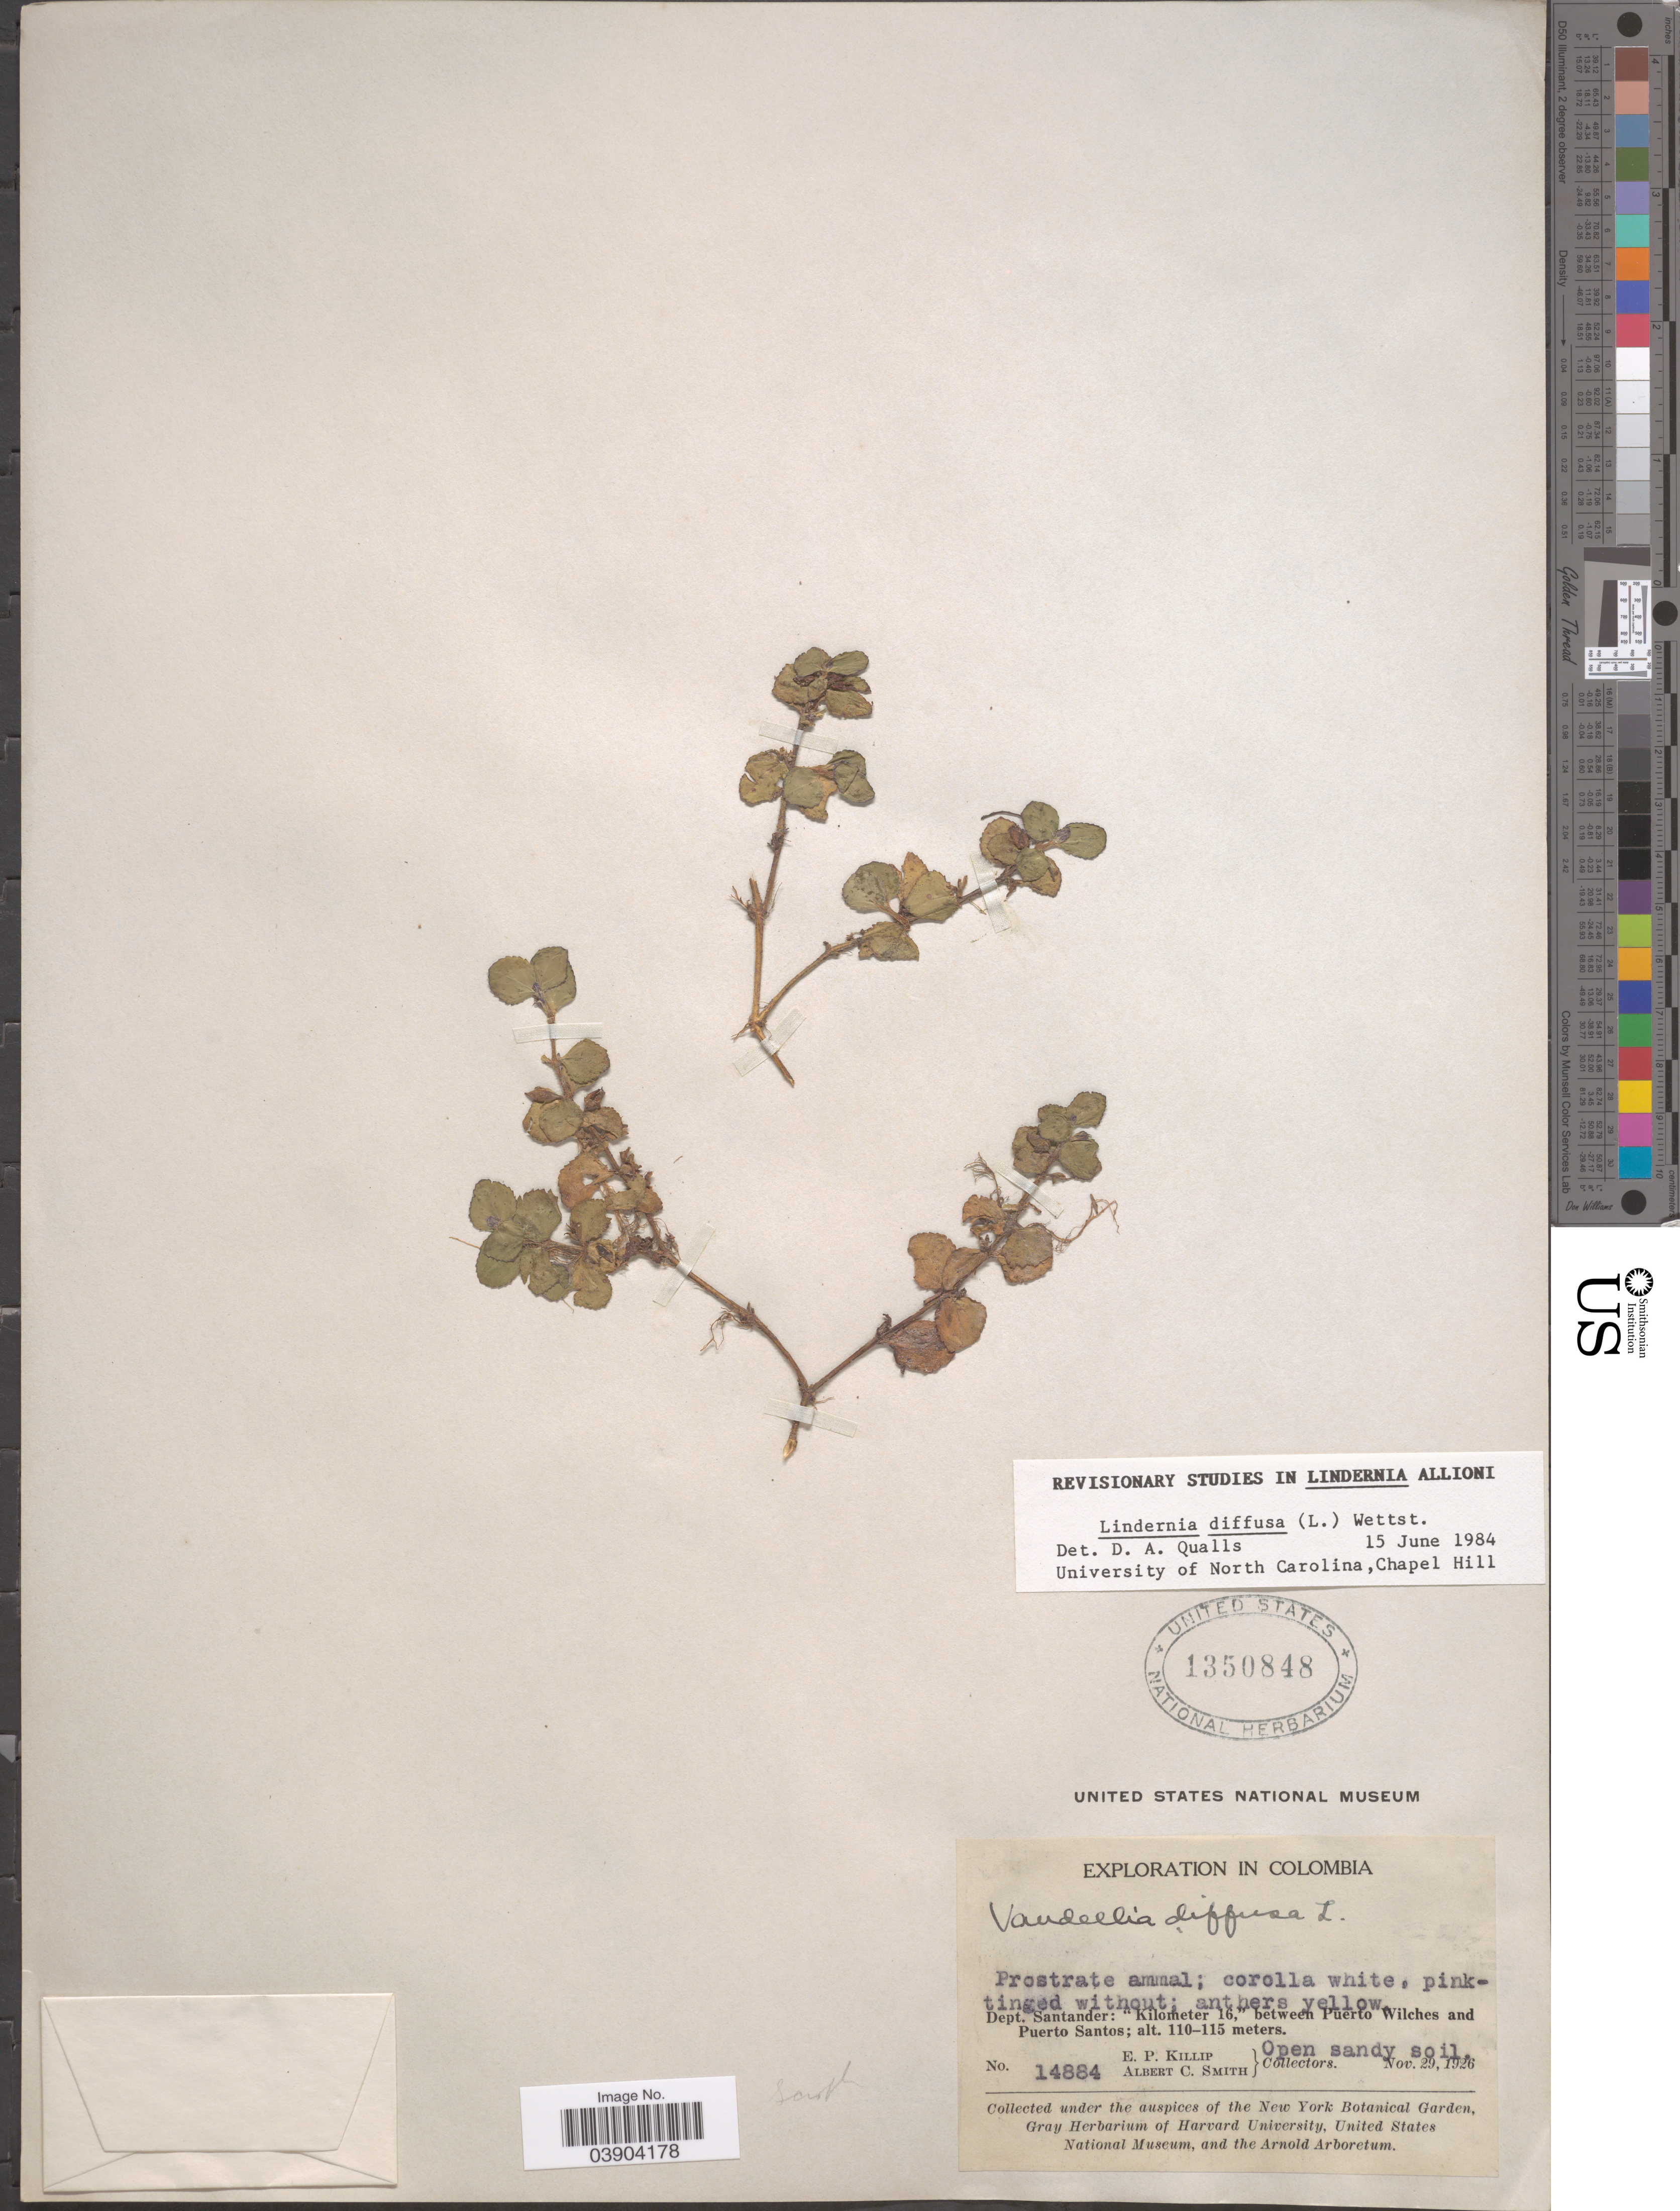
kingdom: Plantae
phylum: Tracheophyta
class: Magnoliopsida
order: Lamiales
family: Linderniaceae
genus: Lindernia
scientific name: Lindernia diffusa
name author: (L.) Wettst.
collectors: E. P. Killip & A. C. Smith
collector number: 14884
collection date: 1926-11-29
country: Colombia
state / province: Santander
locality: Dept. Santander: Kilometer 16, between Puerto Wilches and Puerto Santos.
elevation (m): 110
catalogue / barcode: US 1350848